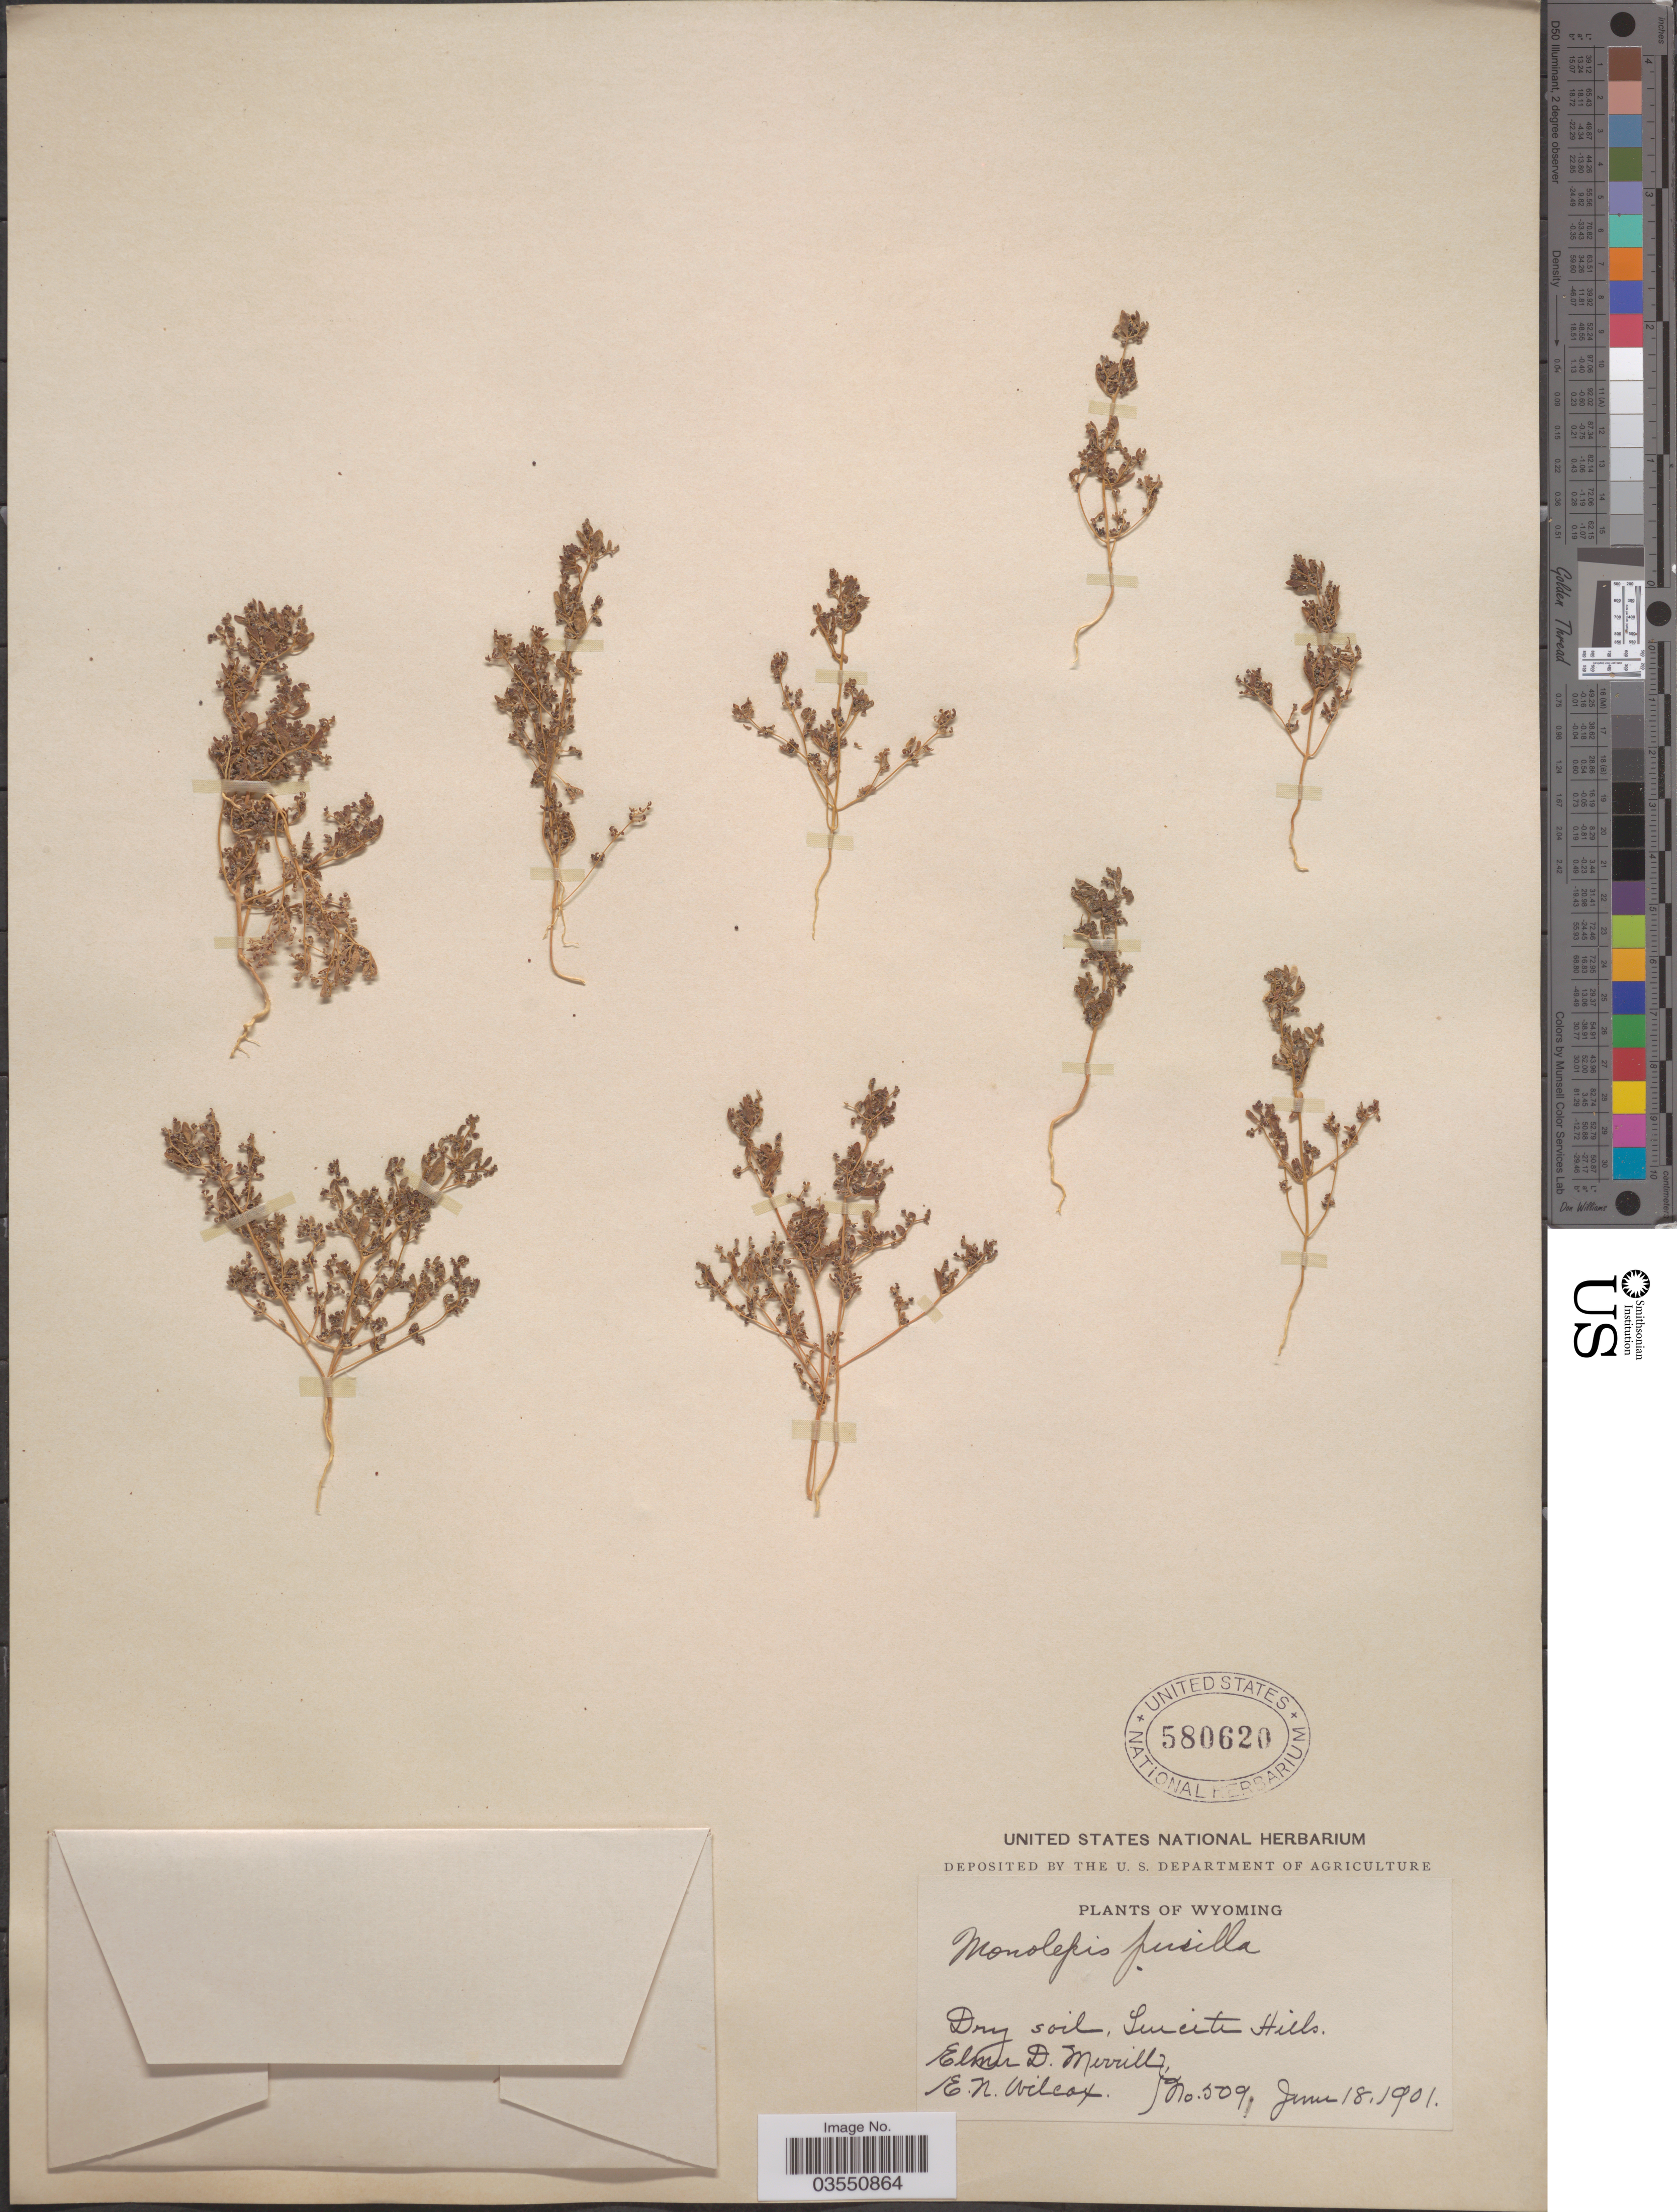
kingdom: Plantae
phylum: Tracheophyta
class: Magnoliopsida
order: Caryophyllales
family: Amaranthaceae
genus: Micromonolepis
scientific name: Micromonolepis pusilla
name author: (Torr. ex S. Watson) Ulbr.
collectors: E. D. Merrill & E. Wilcox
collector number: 509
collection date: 1901-06-18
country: United States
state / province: Wyoming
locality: Leucite Hills.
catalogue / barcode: US 580620